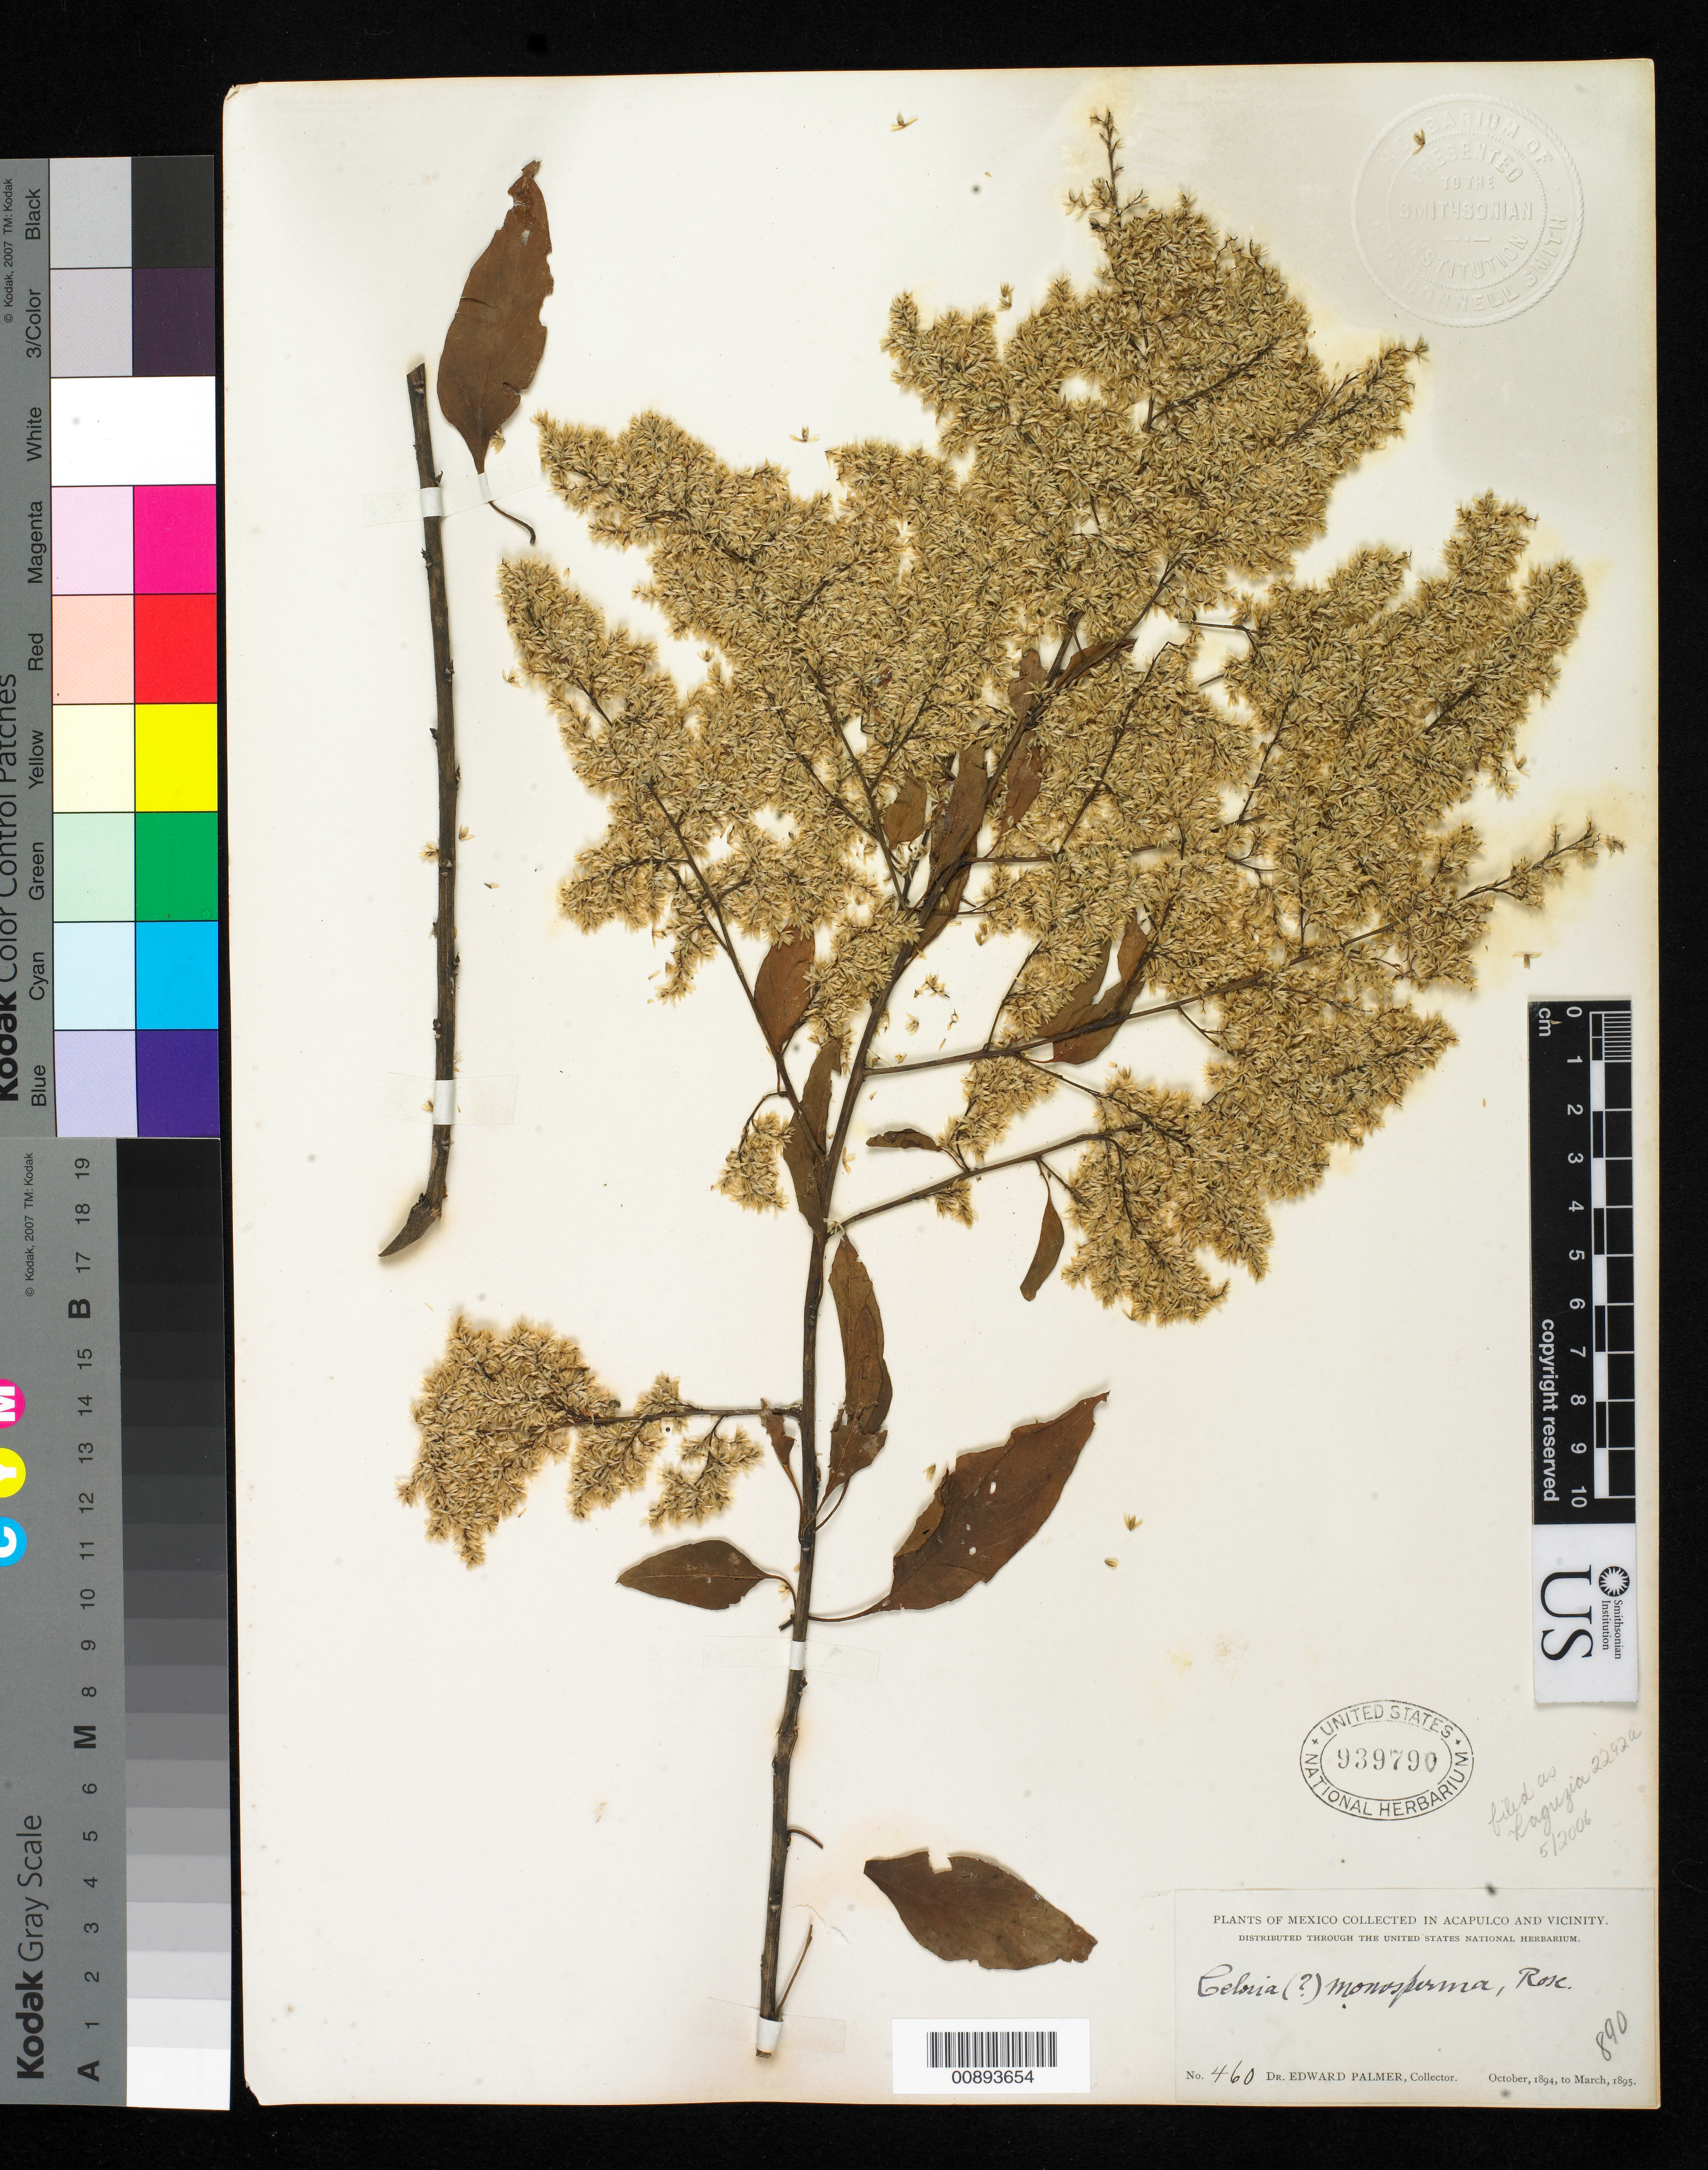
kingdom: Plantae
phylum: Tracheophyta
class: Magnoliopsida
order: Caryophyllales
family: Amaranthaceae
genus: Lagrezia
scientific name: Lagrezia sp.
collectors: E. Palmer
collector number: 460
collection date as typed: Oct 1894 to -- Mar 1895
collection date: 1894-10/1895-03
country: Mexico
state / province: Guerrero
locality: Acapulco, Guerrero and vicinity.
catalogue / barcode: US 939790